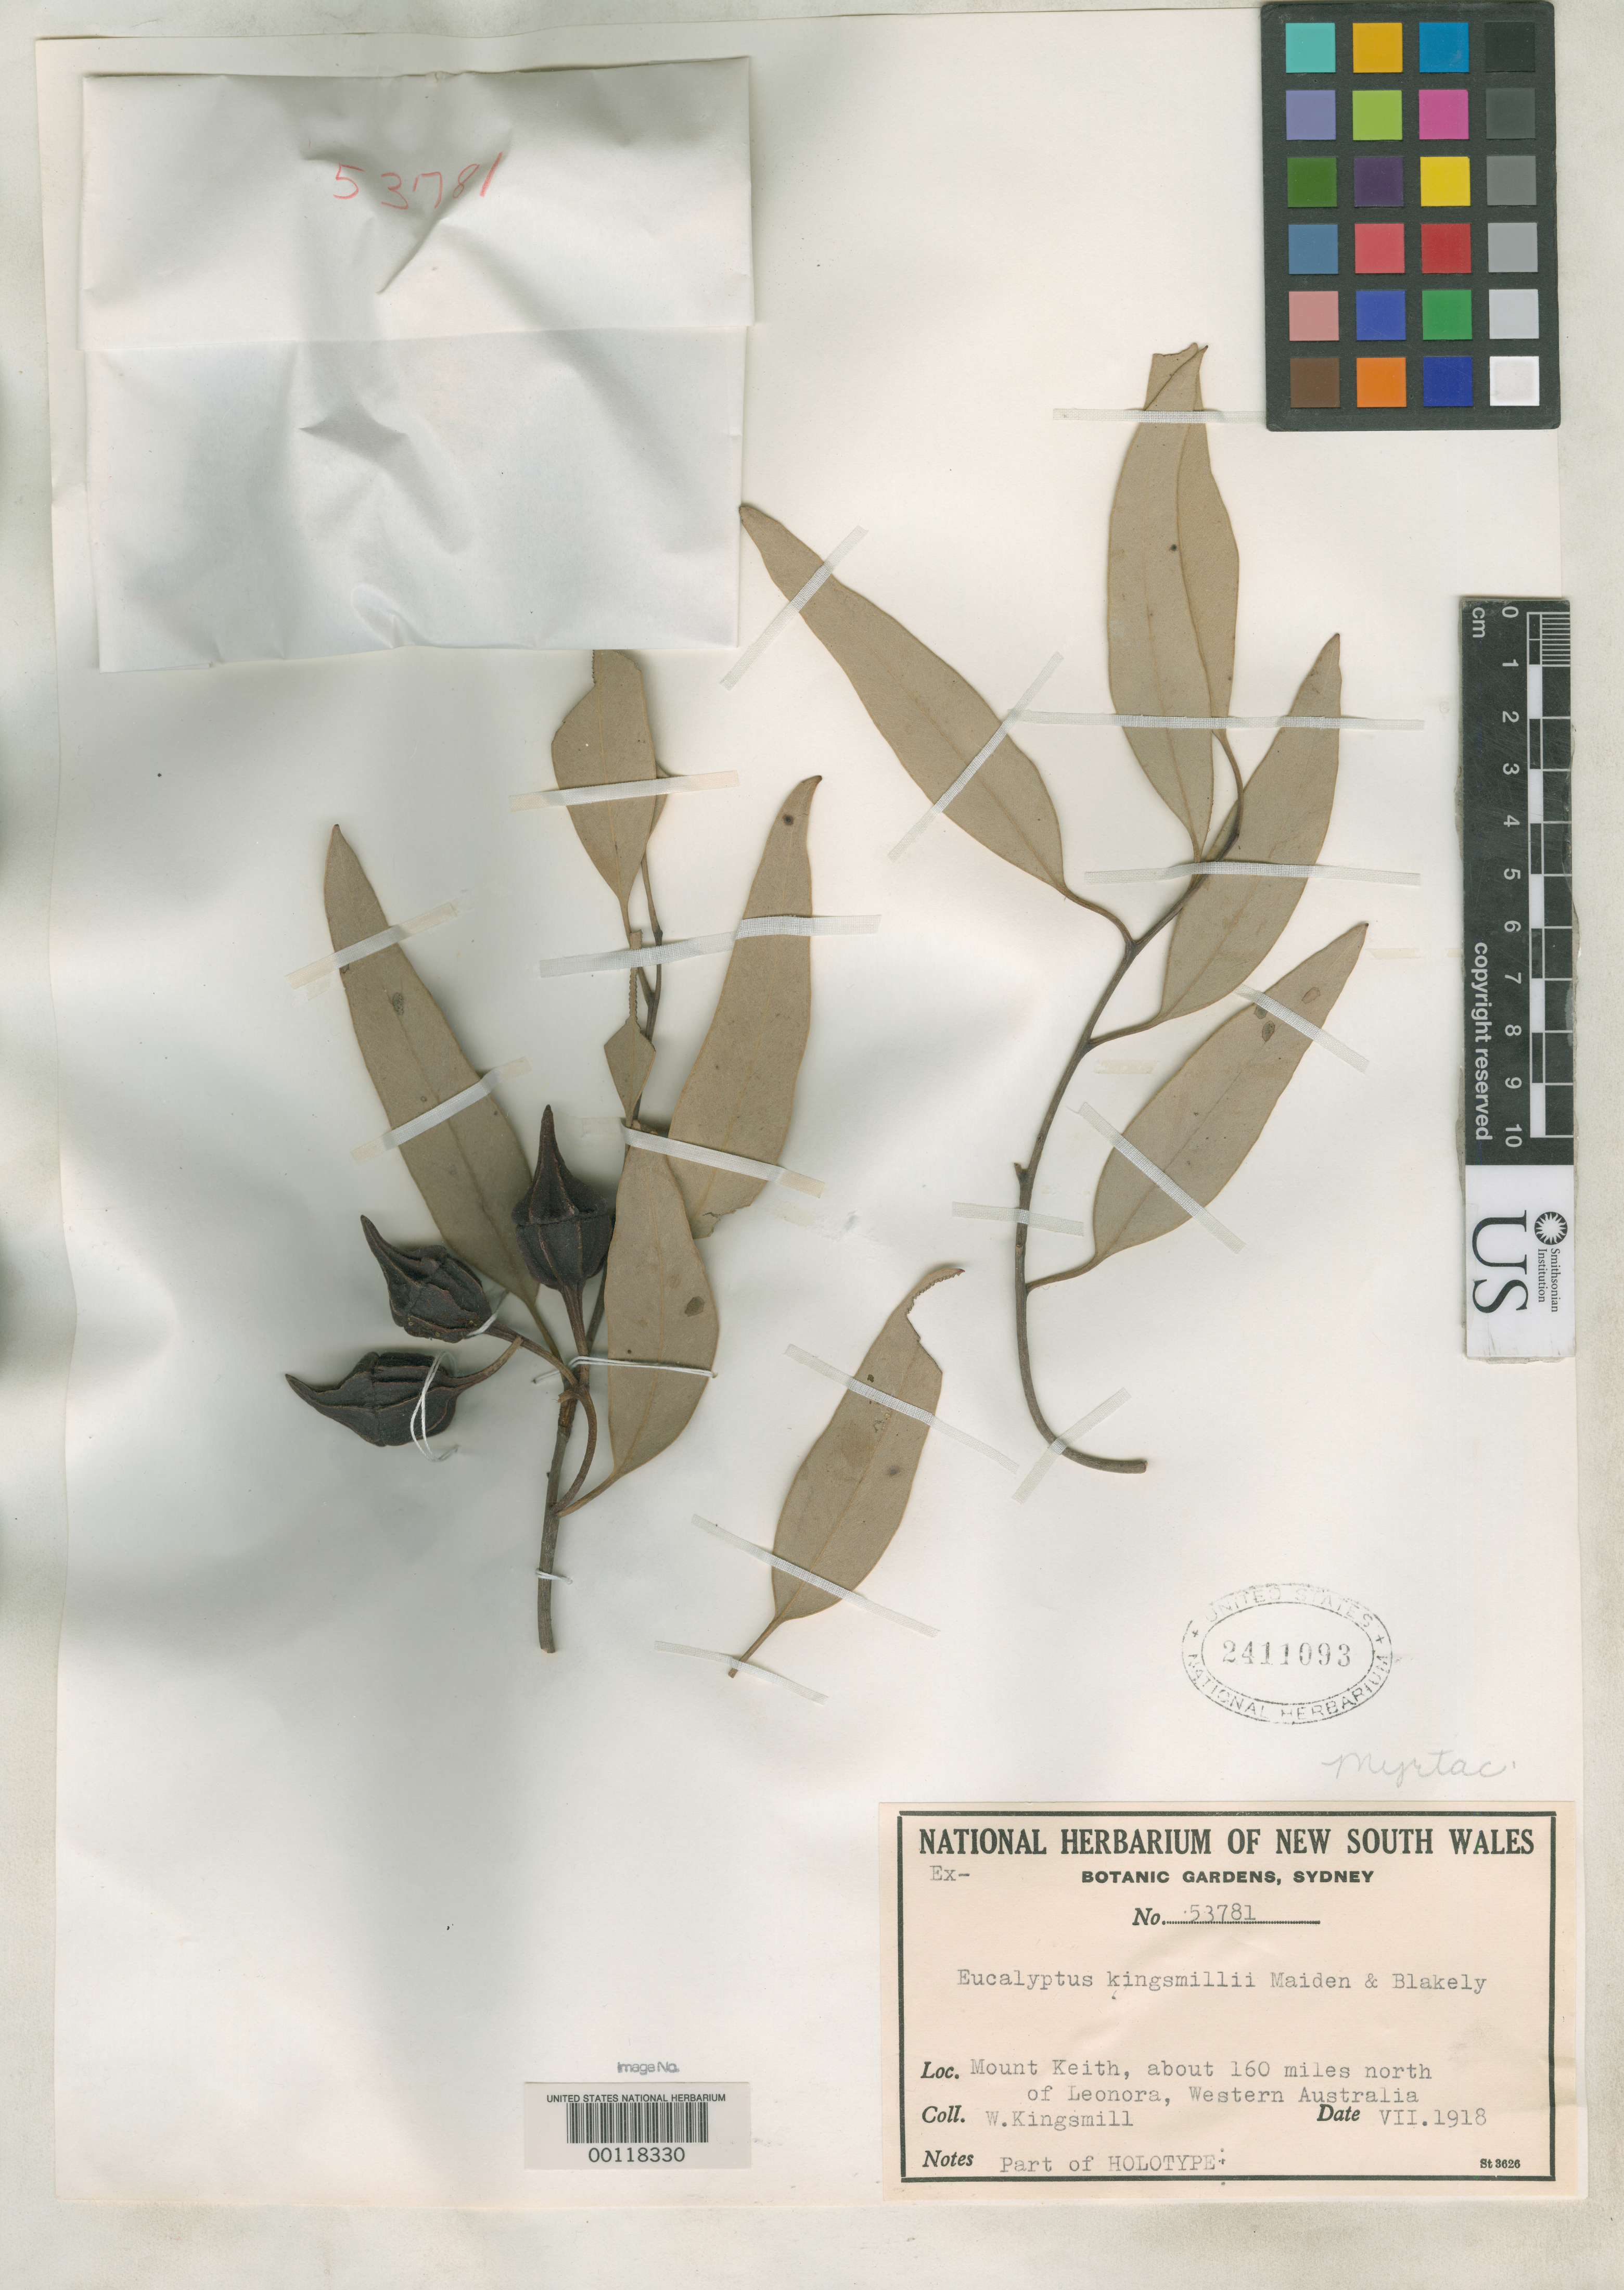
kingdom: Plantae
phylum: Tracheophyta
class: Magnoliopsida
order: Myrtales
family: Myrtaceae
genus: Eucalyptus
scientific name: Eucalyptus kingsmillii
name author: (Maiden) Maiden & Blakely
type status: Type Fragment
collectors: W. Kingsmill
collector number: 53781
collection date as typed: Jul 1918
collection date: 1918-07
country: Australia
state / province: Western Australia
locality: Mount Keith, about 160 mi N of Leonora.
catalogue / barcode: US 2411093